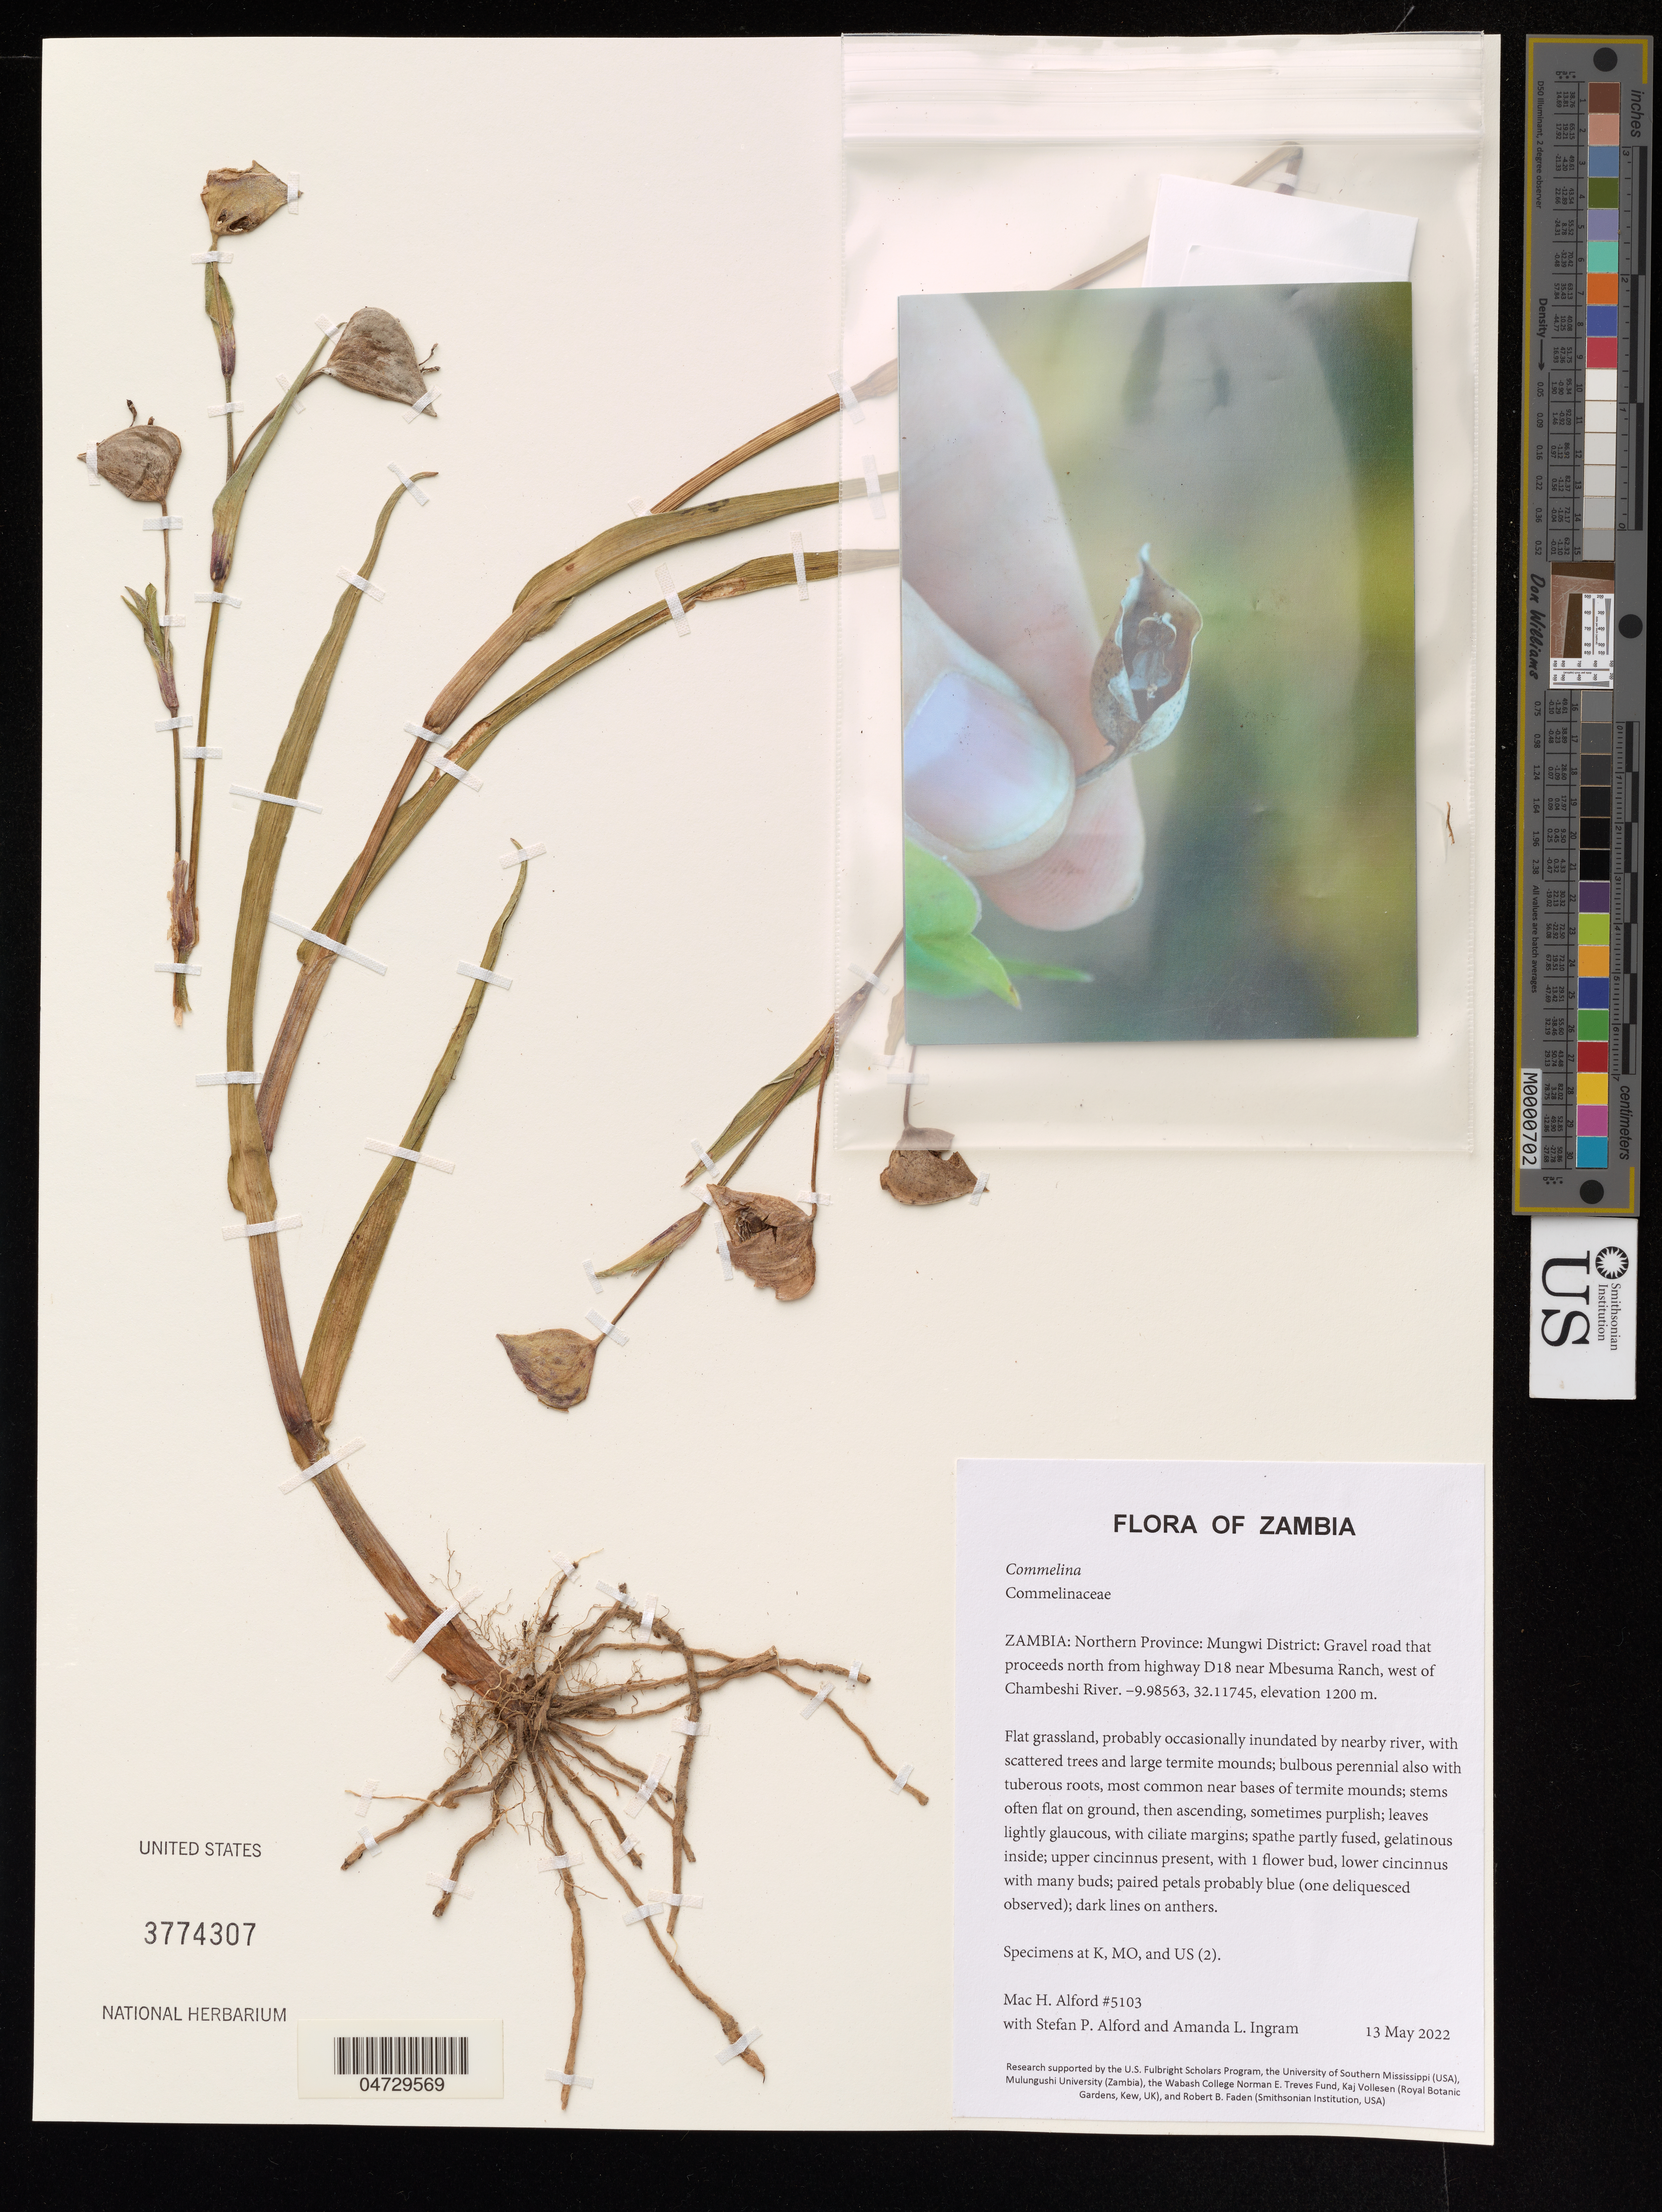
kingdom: Plantae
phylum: Tracheophyta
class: Liliopsida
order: Commelinales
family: Commelinaceae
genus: Commelina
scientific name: Commelina sp.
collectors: M. H. Alford, S. Alford & A. Ingram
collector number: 5103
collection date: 2022-05-13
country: Zambia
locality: Northern Province: Mungwi District: Gravel road that proceeds north from highway D18 near Mbesuma Ranch, west of Chambeshi River.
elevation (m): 1200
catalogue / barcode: US 3774307